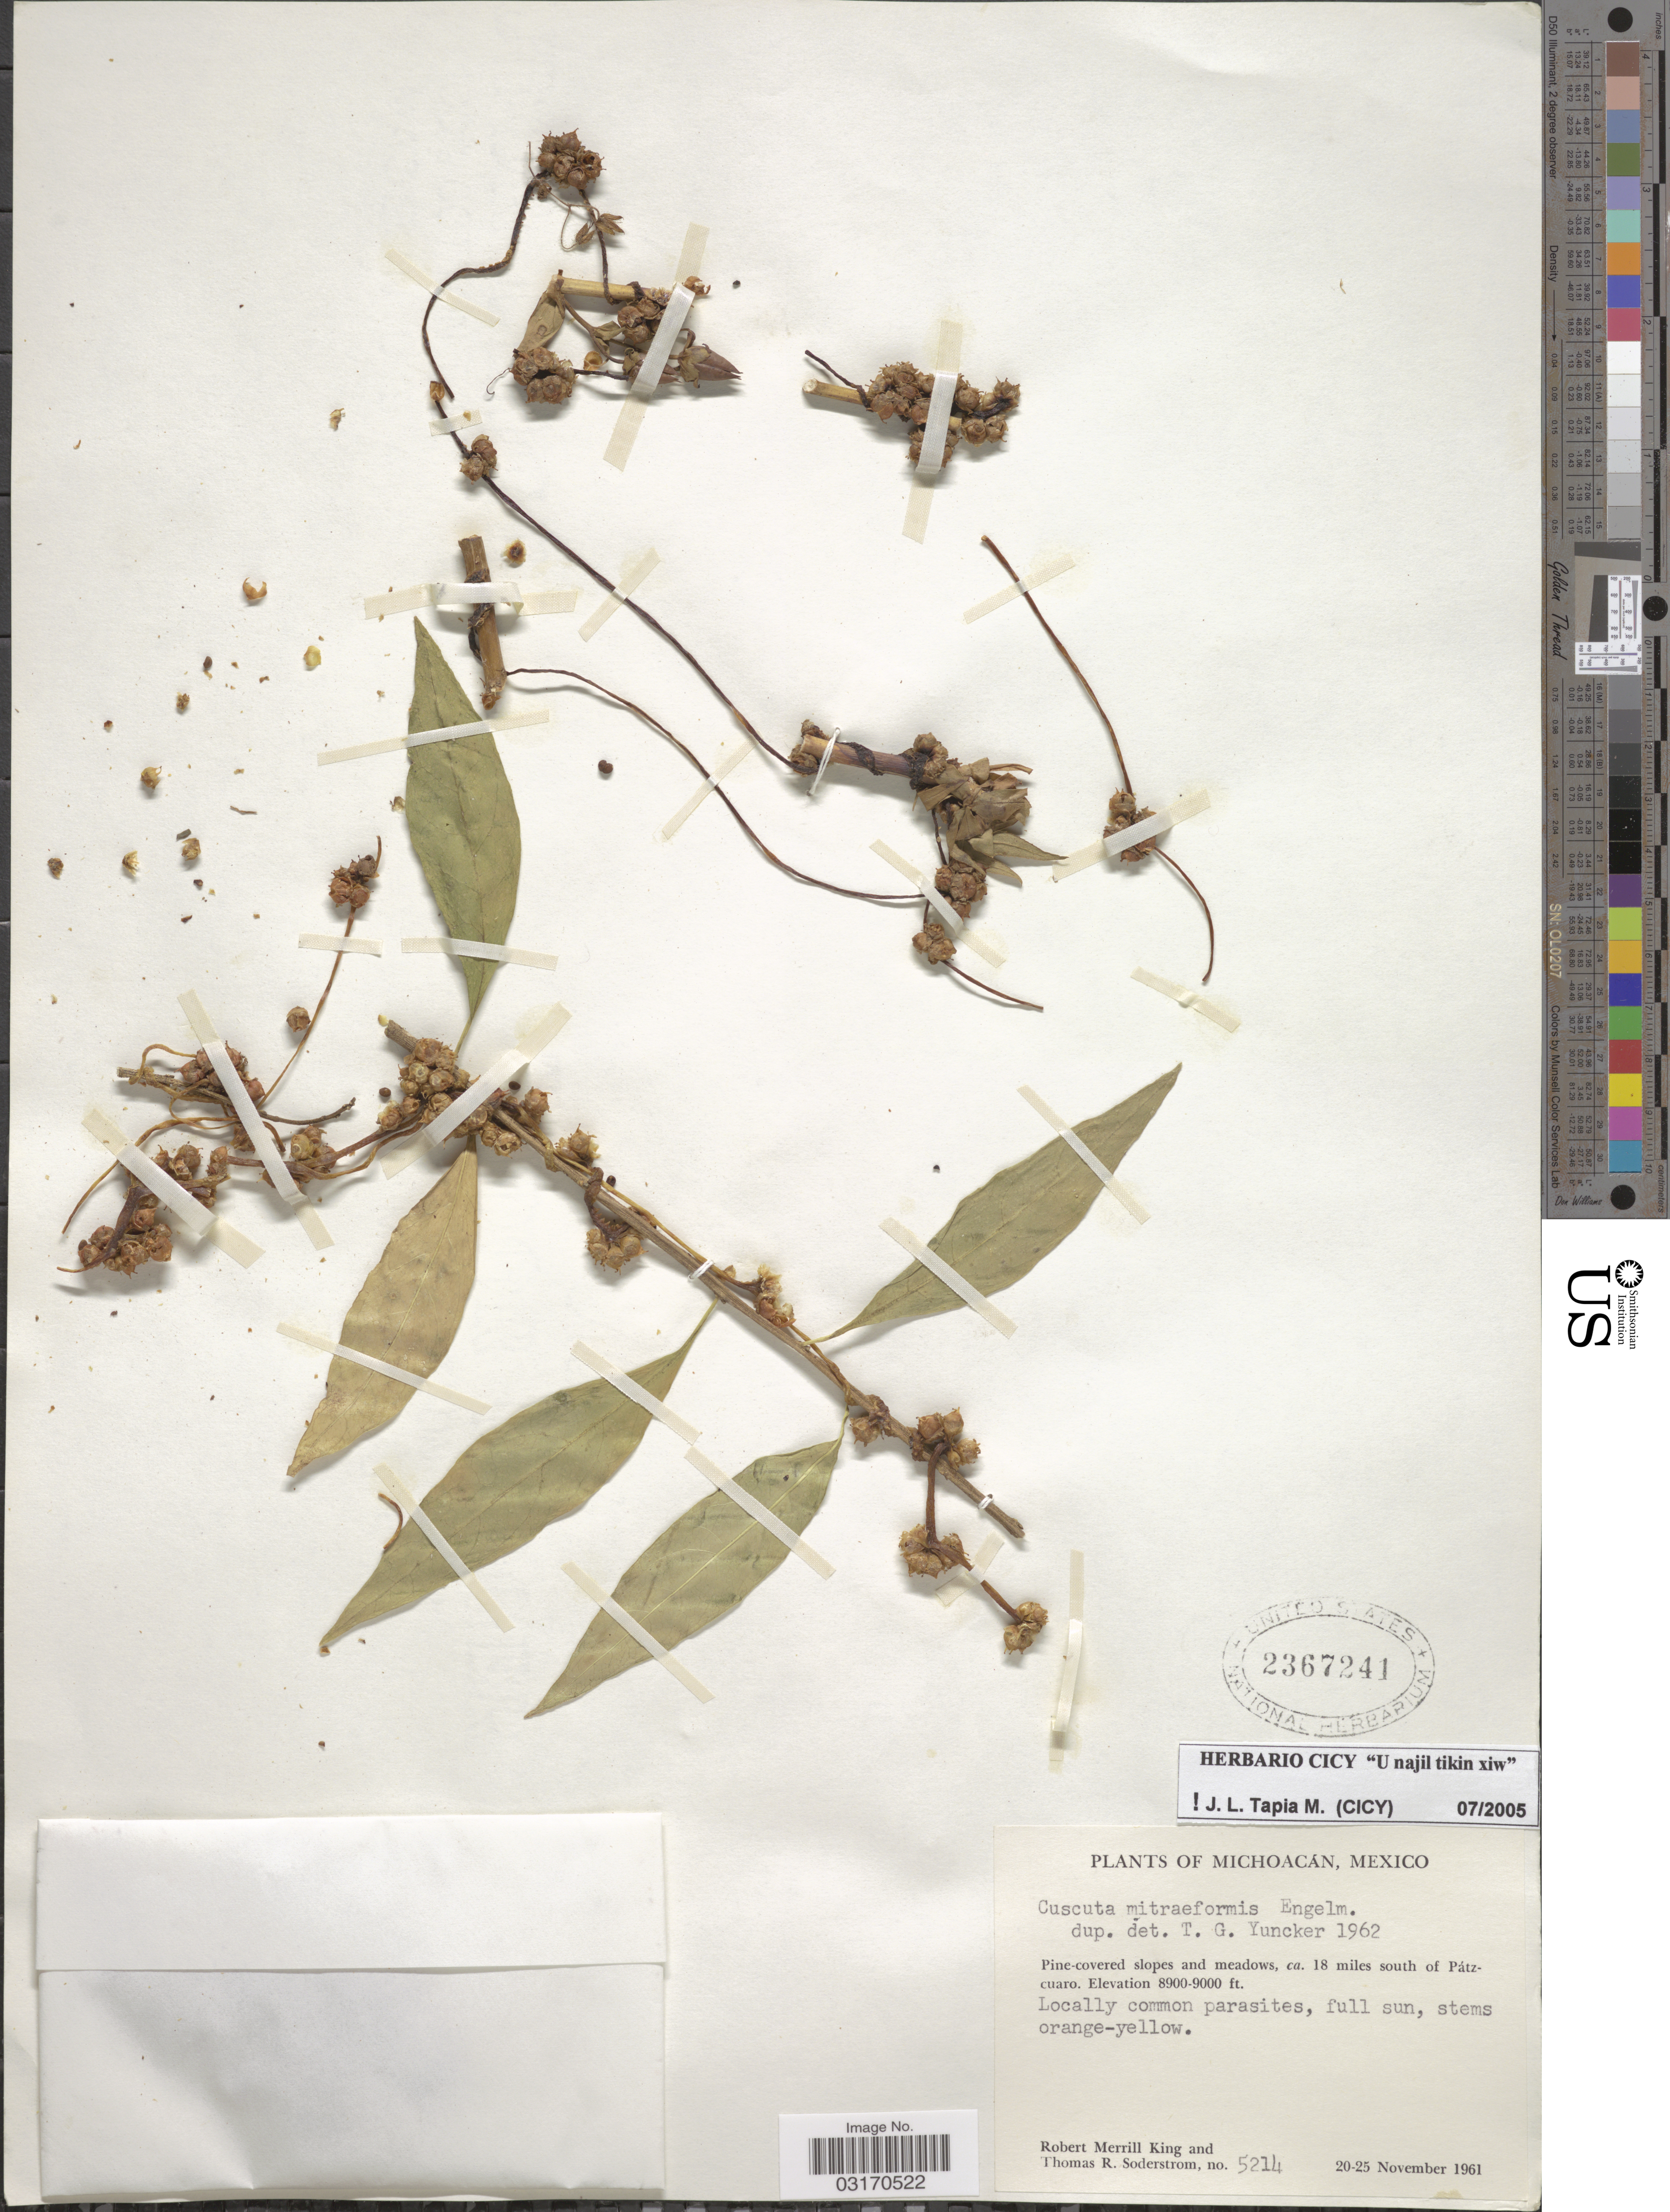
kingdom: Plantae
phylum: Tracheophyta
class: Magnoliopsida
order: Solanales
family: Convolvulaceae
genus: Cuscuta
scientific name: Cuscuta mitraeformis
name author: Engelm. ex Hemsl.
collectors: R. M. King & T. R. Soderstrom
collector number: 5214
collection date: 1961-11-20/1961-11-25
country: Mexico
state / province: Michoacán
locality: Ca. 18 miles south of Pátzcuaro.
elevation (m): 2713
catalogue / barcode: US 2367241